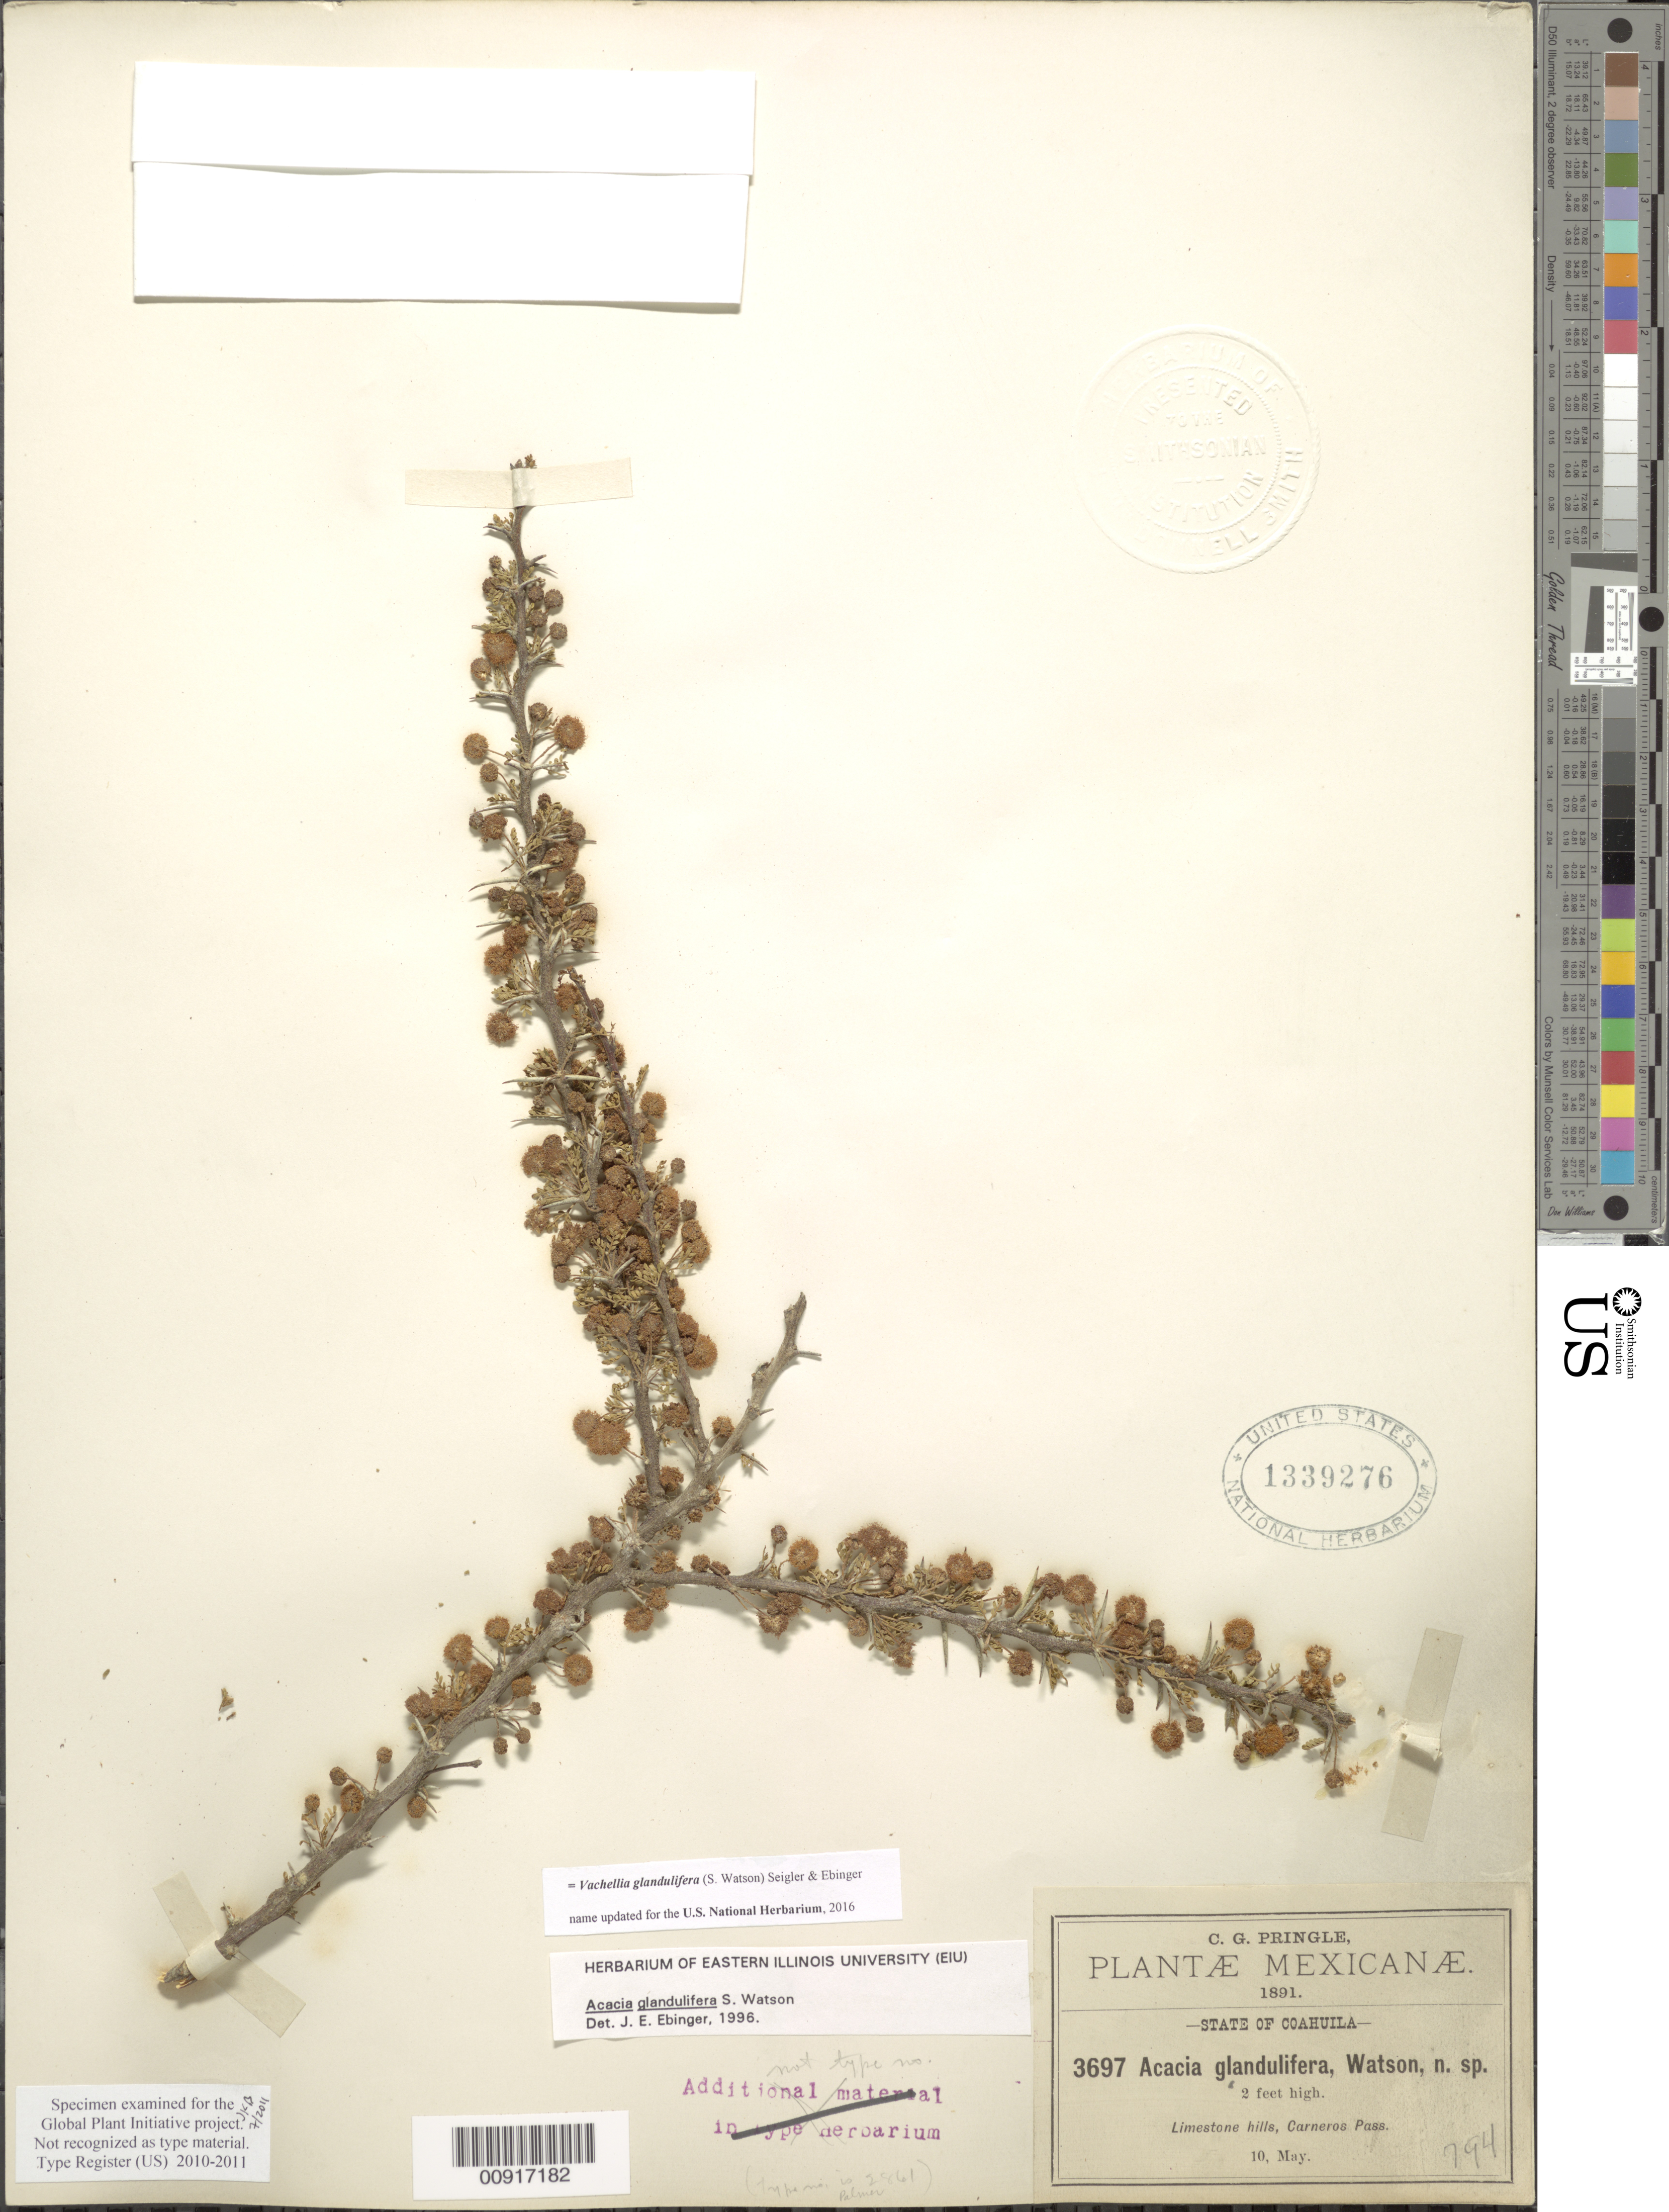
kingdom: Plantae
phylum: Tracheophyta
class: Magnoliopsida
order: Fabales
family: Fabaceae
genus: Vachellia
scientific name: Vachellia glandulifera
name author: (S. Watson) Seigler & Ebinger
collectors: C. G. Pringle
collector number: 3697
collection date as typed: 10 May 1891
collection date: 1891-05-10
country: Mexico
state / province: Coahuila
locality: State of Coahuila: Carneros Pass.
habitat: Limestone hills.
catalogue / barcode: US 1339276